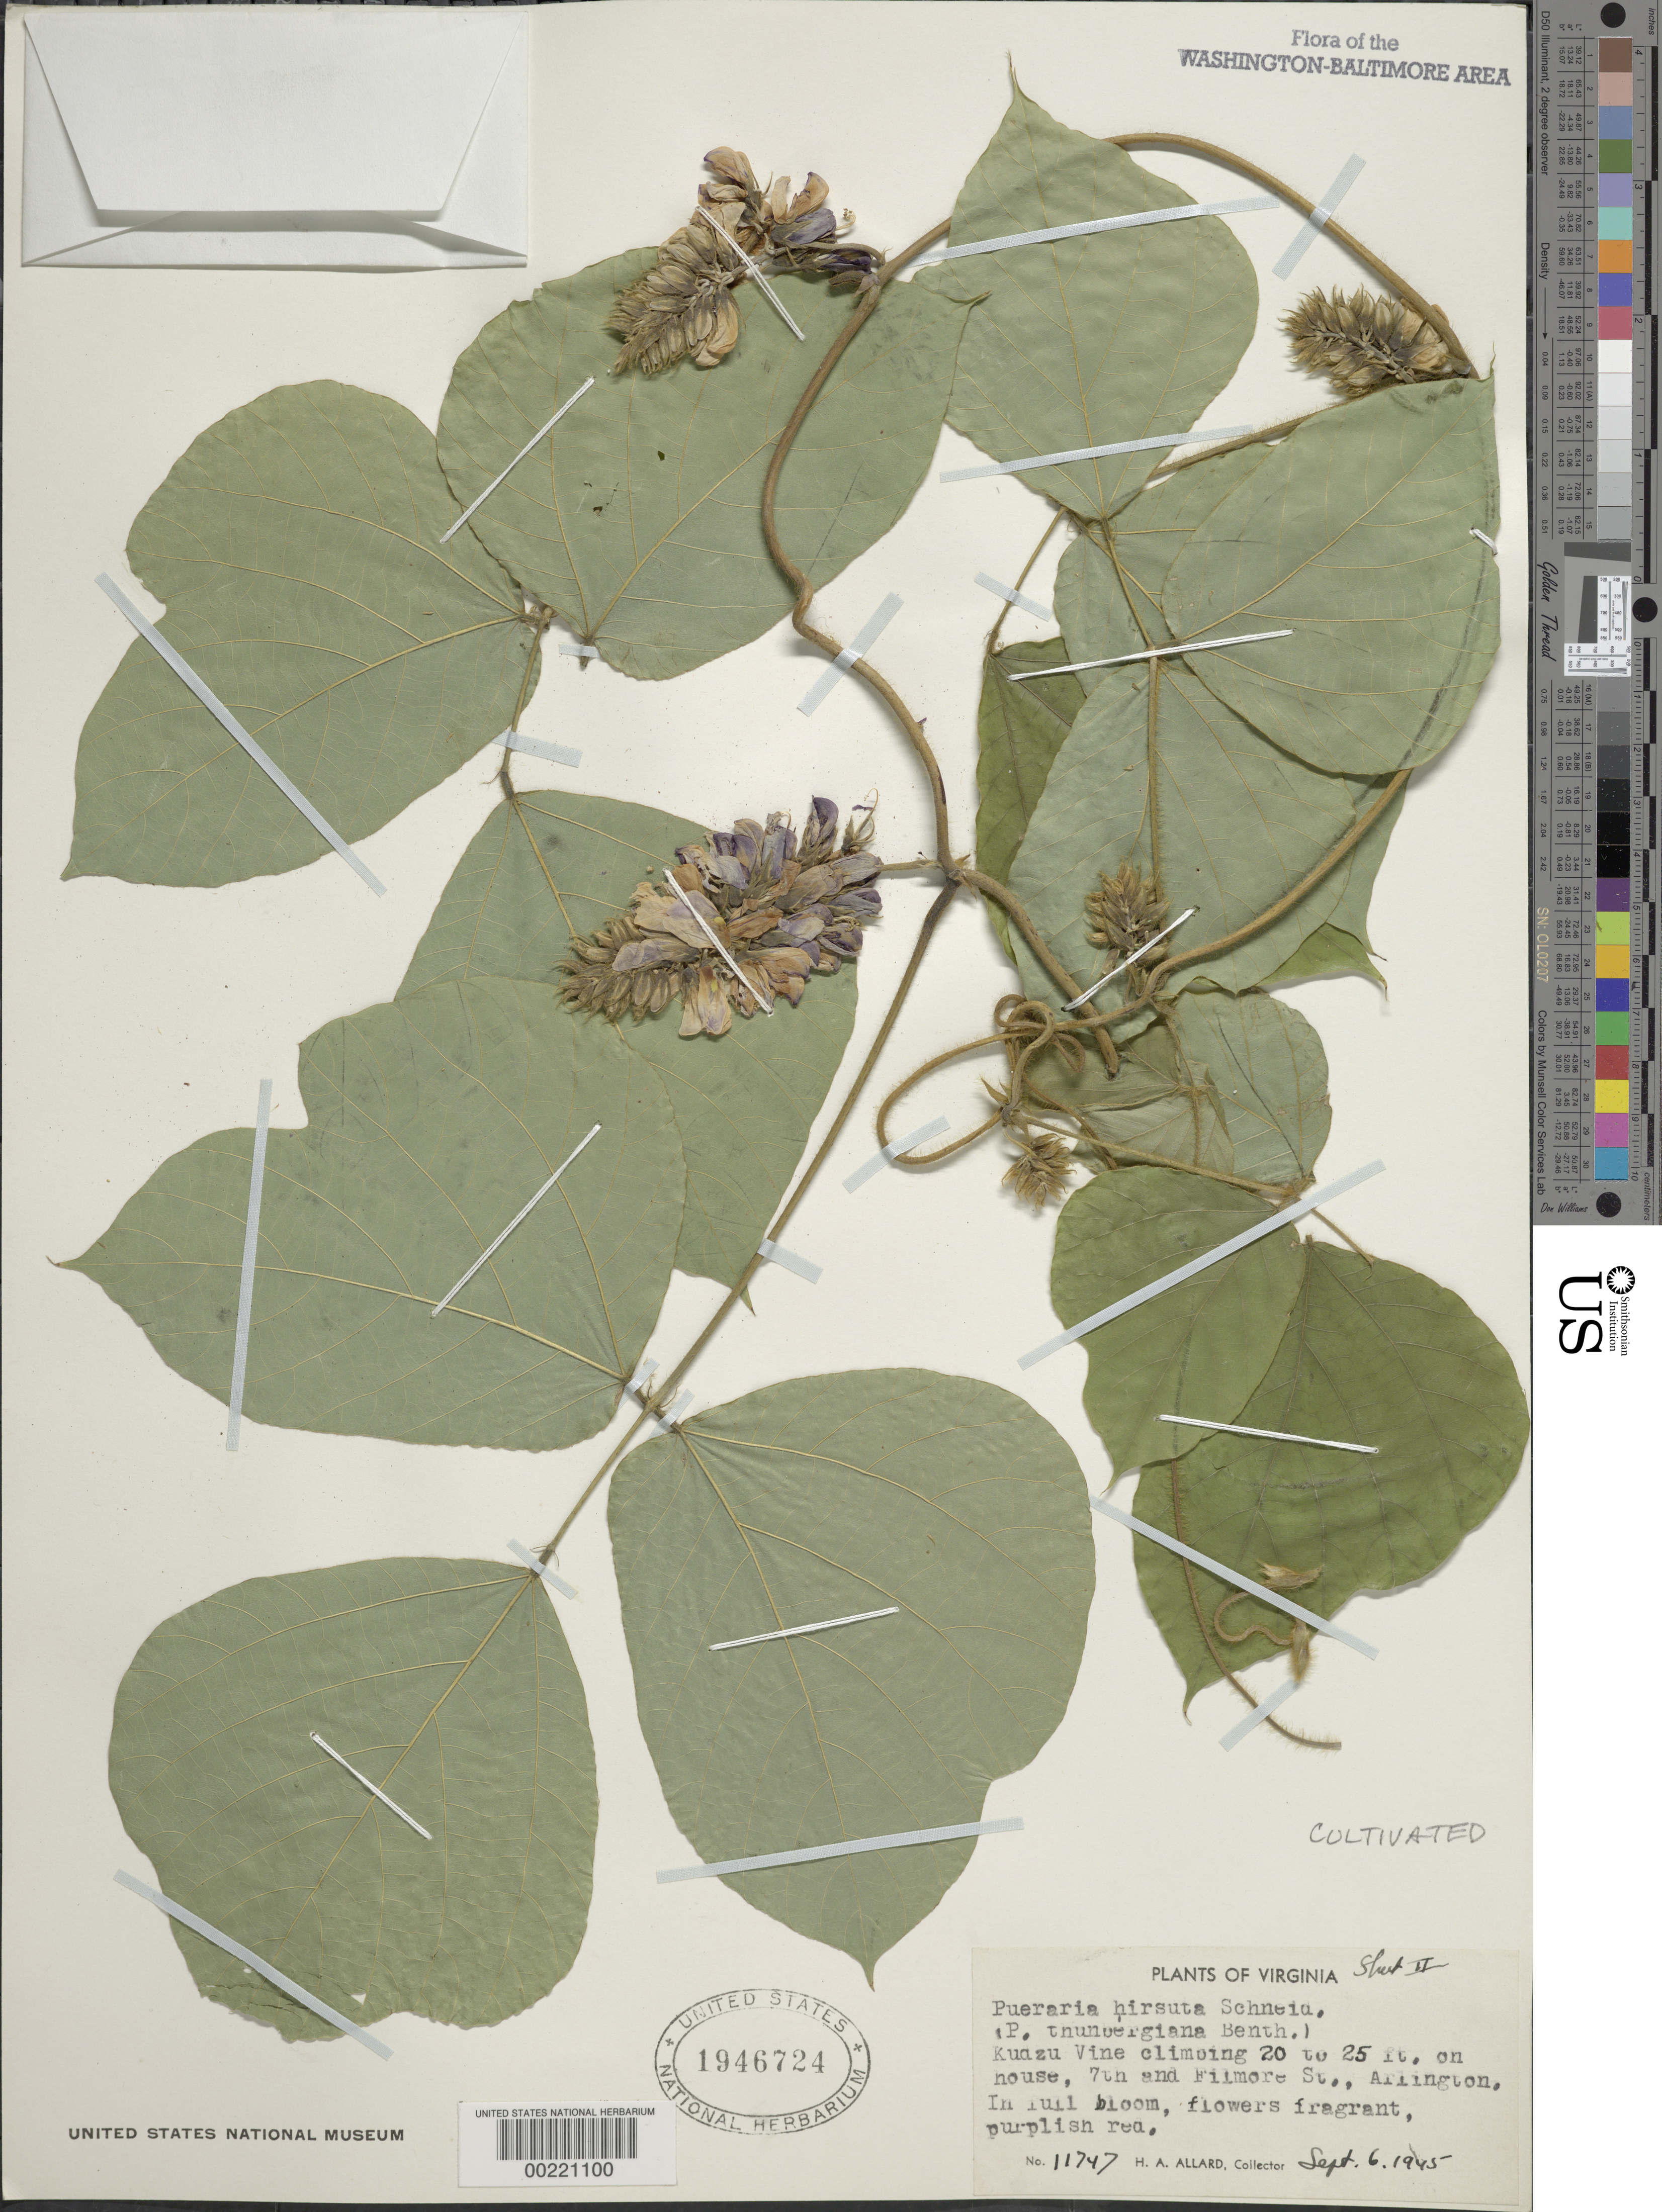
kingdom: Plantae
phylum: Tracheophyta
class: Magnoliopsida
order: Fabales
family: Fabaceae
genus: Pueraria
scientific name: Pueraria montana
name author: (Lour.) Merr.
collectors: H. A. Allard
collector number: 11747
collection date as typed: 06 Sep 1945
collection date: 1945-09-06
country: United States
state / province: Virginia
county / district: Arlington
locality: Arlington, on house 7th and filmore st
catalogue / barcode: US 1946724